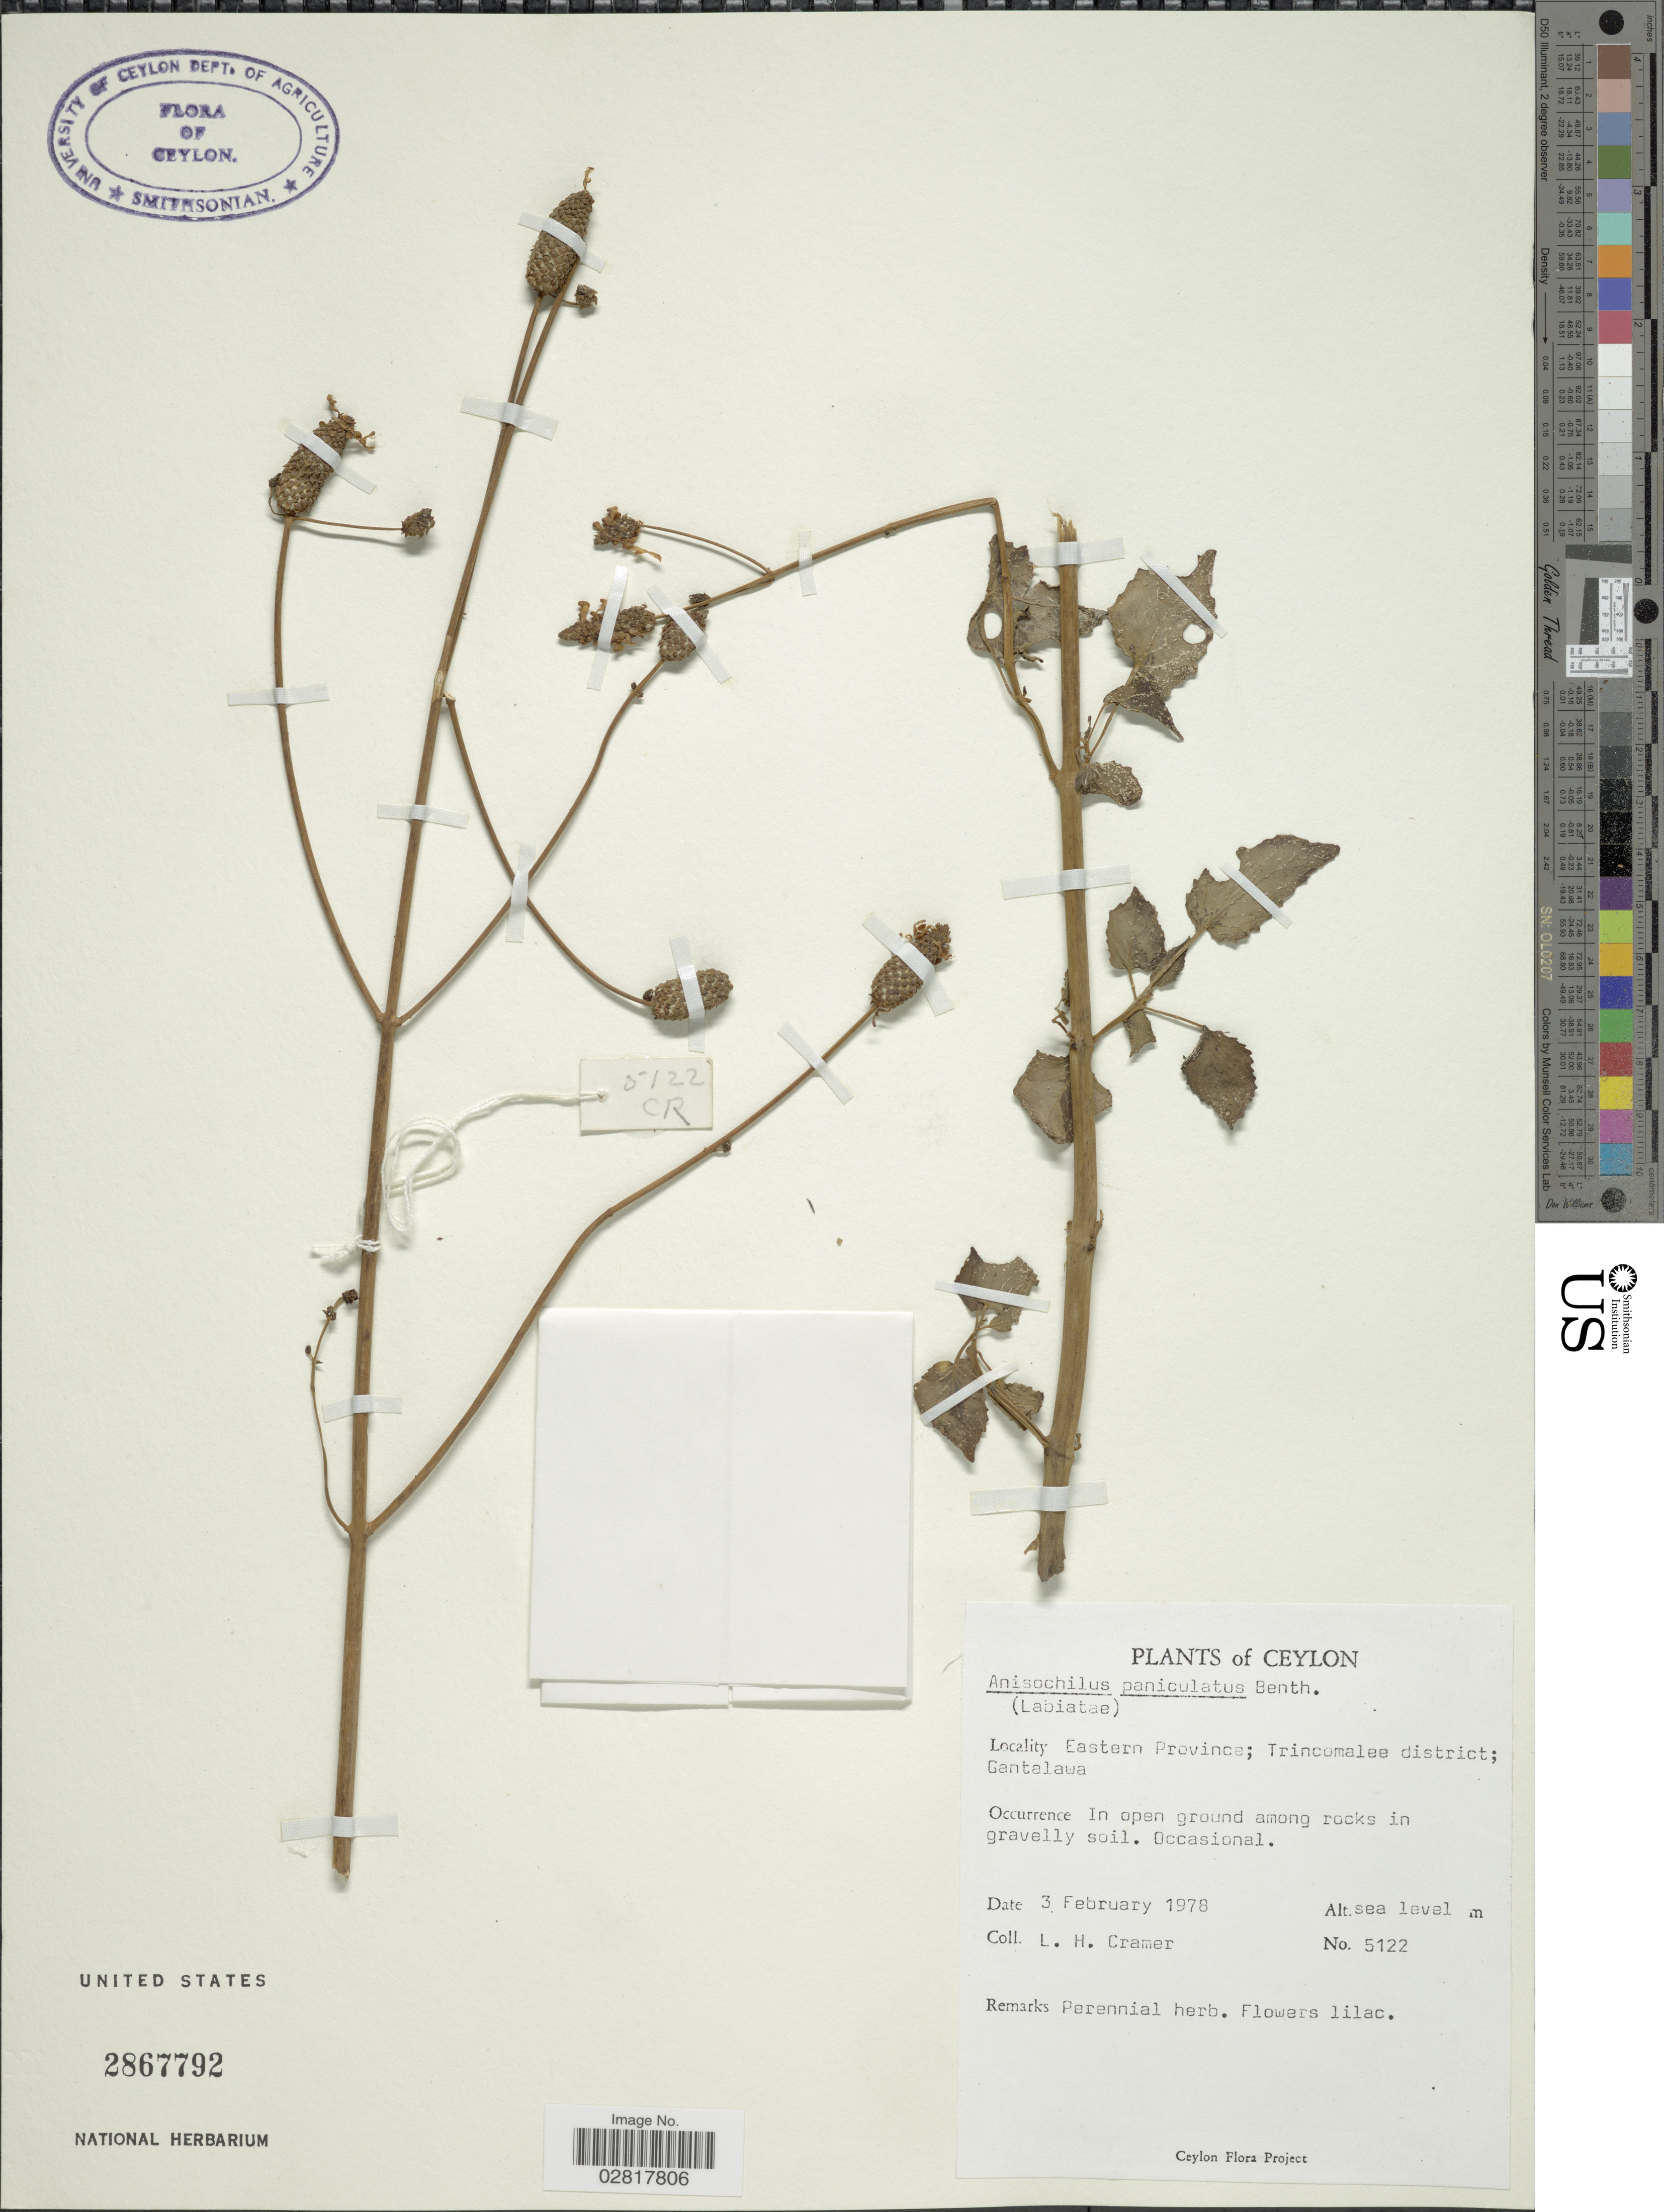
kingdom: Plantae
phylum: Tracheophyta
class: Magnoliopsida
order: Lamiales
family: Lamiaceae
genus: Anisochilus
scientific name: Anisochilus paniculatus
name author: Benth.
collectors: L. H. Cramer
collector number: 5122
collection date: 1978-02-03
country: Sri Lanka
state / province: Eastern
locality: Ceylon. Trincomalee district; Gantalawa.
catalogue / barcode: US 2867792